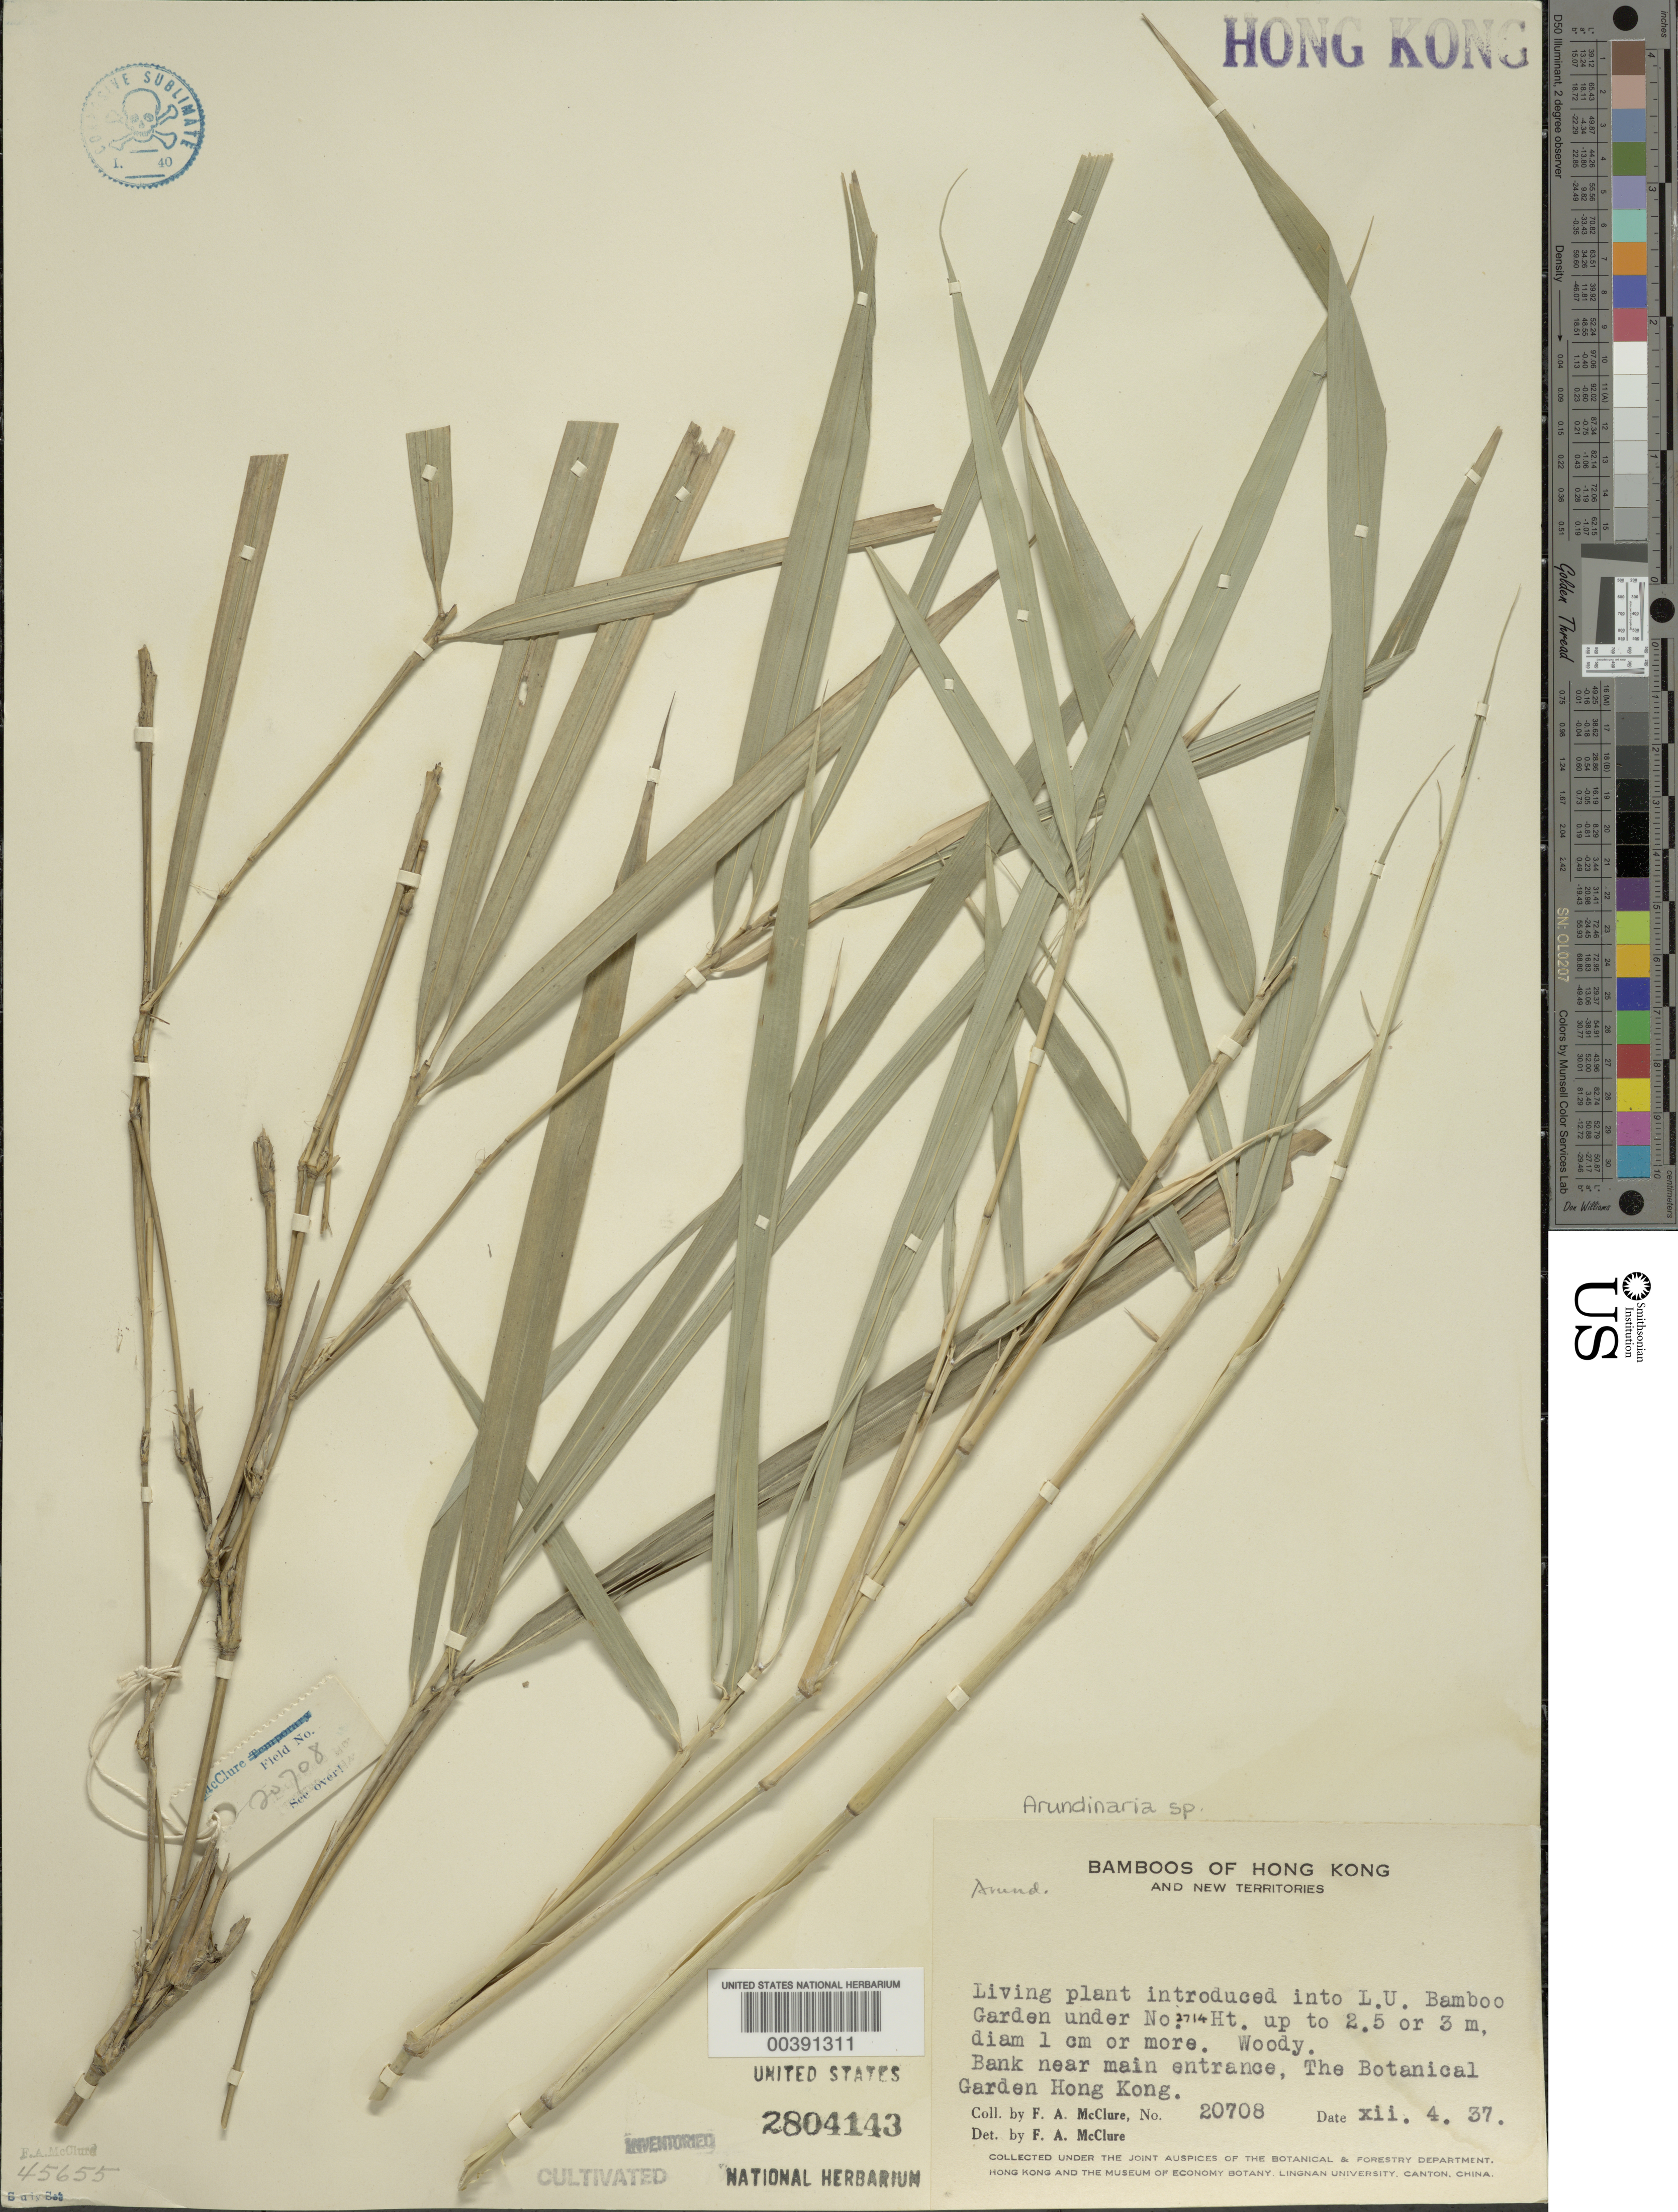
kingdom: Plantae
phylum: Tracheophyta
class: Liliopsida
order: Poales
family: Poaceae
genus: Arundinaria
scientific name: Arundinaria sp.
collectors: F. A. McClure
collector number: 20708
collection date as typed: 04 Dec 1937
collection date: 1937-12-04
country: China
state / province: Hong Kong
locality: Botanic garden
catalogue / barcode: US 2804143